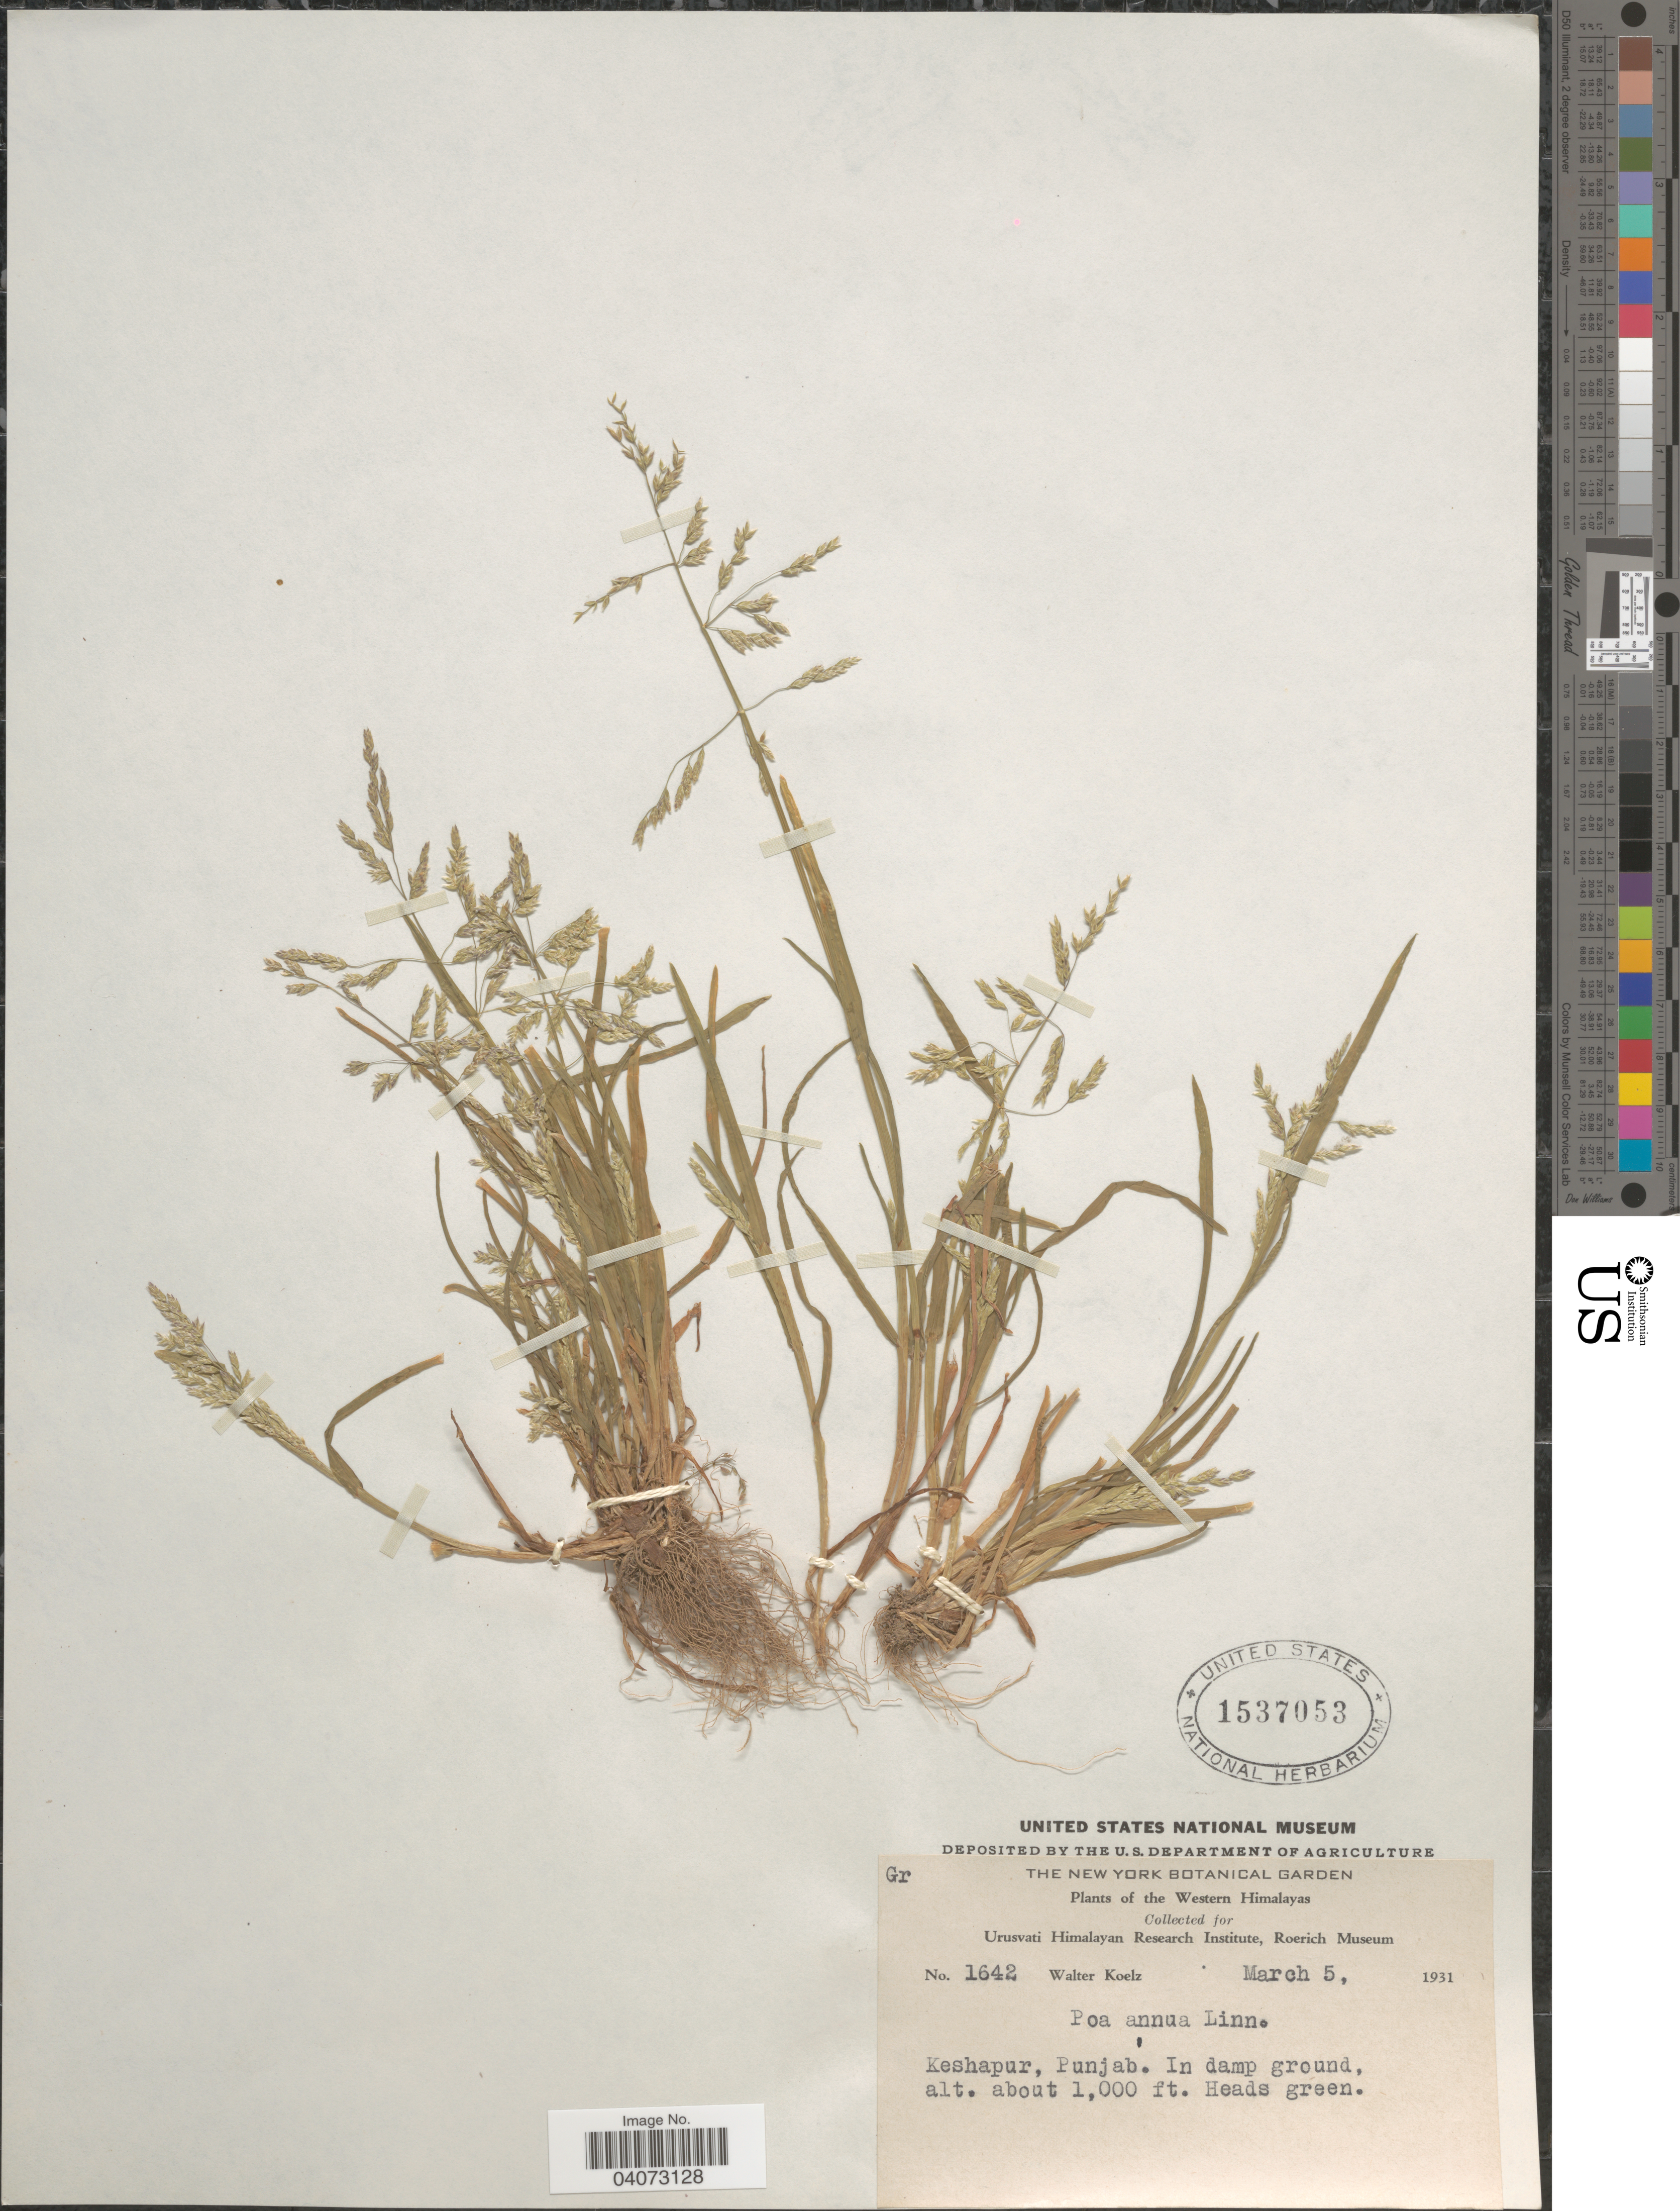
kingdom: Plantae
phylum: Tracheophyta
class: Liliopsida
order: Poales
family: Poaceae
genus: Poa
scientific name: Poa annua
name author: L.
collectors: W. N. Koelz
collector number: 1642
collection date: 1931-03-05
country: India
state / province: Punjab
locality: The Western Himalayas. Keshapur. In damp ground.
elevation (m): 305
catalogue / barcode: US 1537053